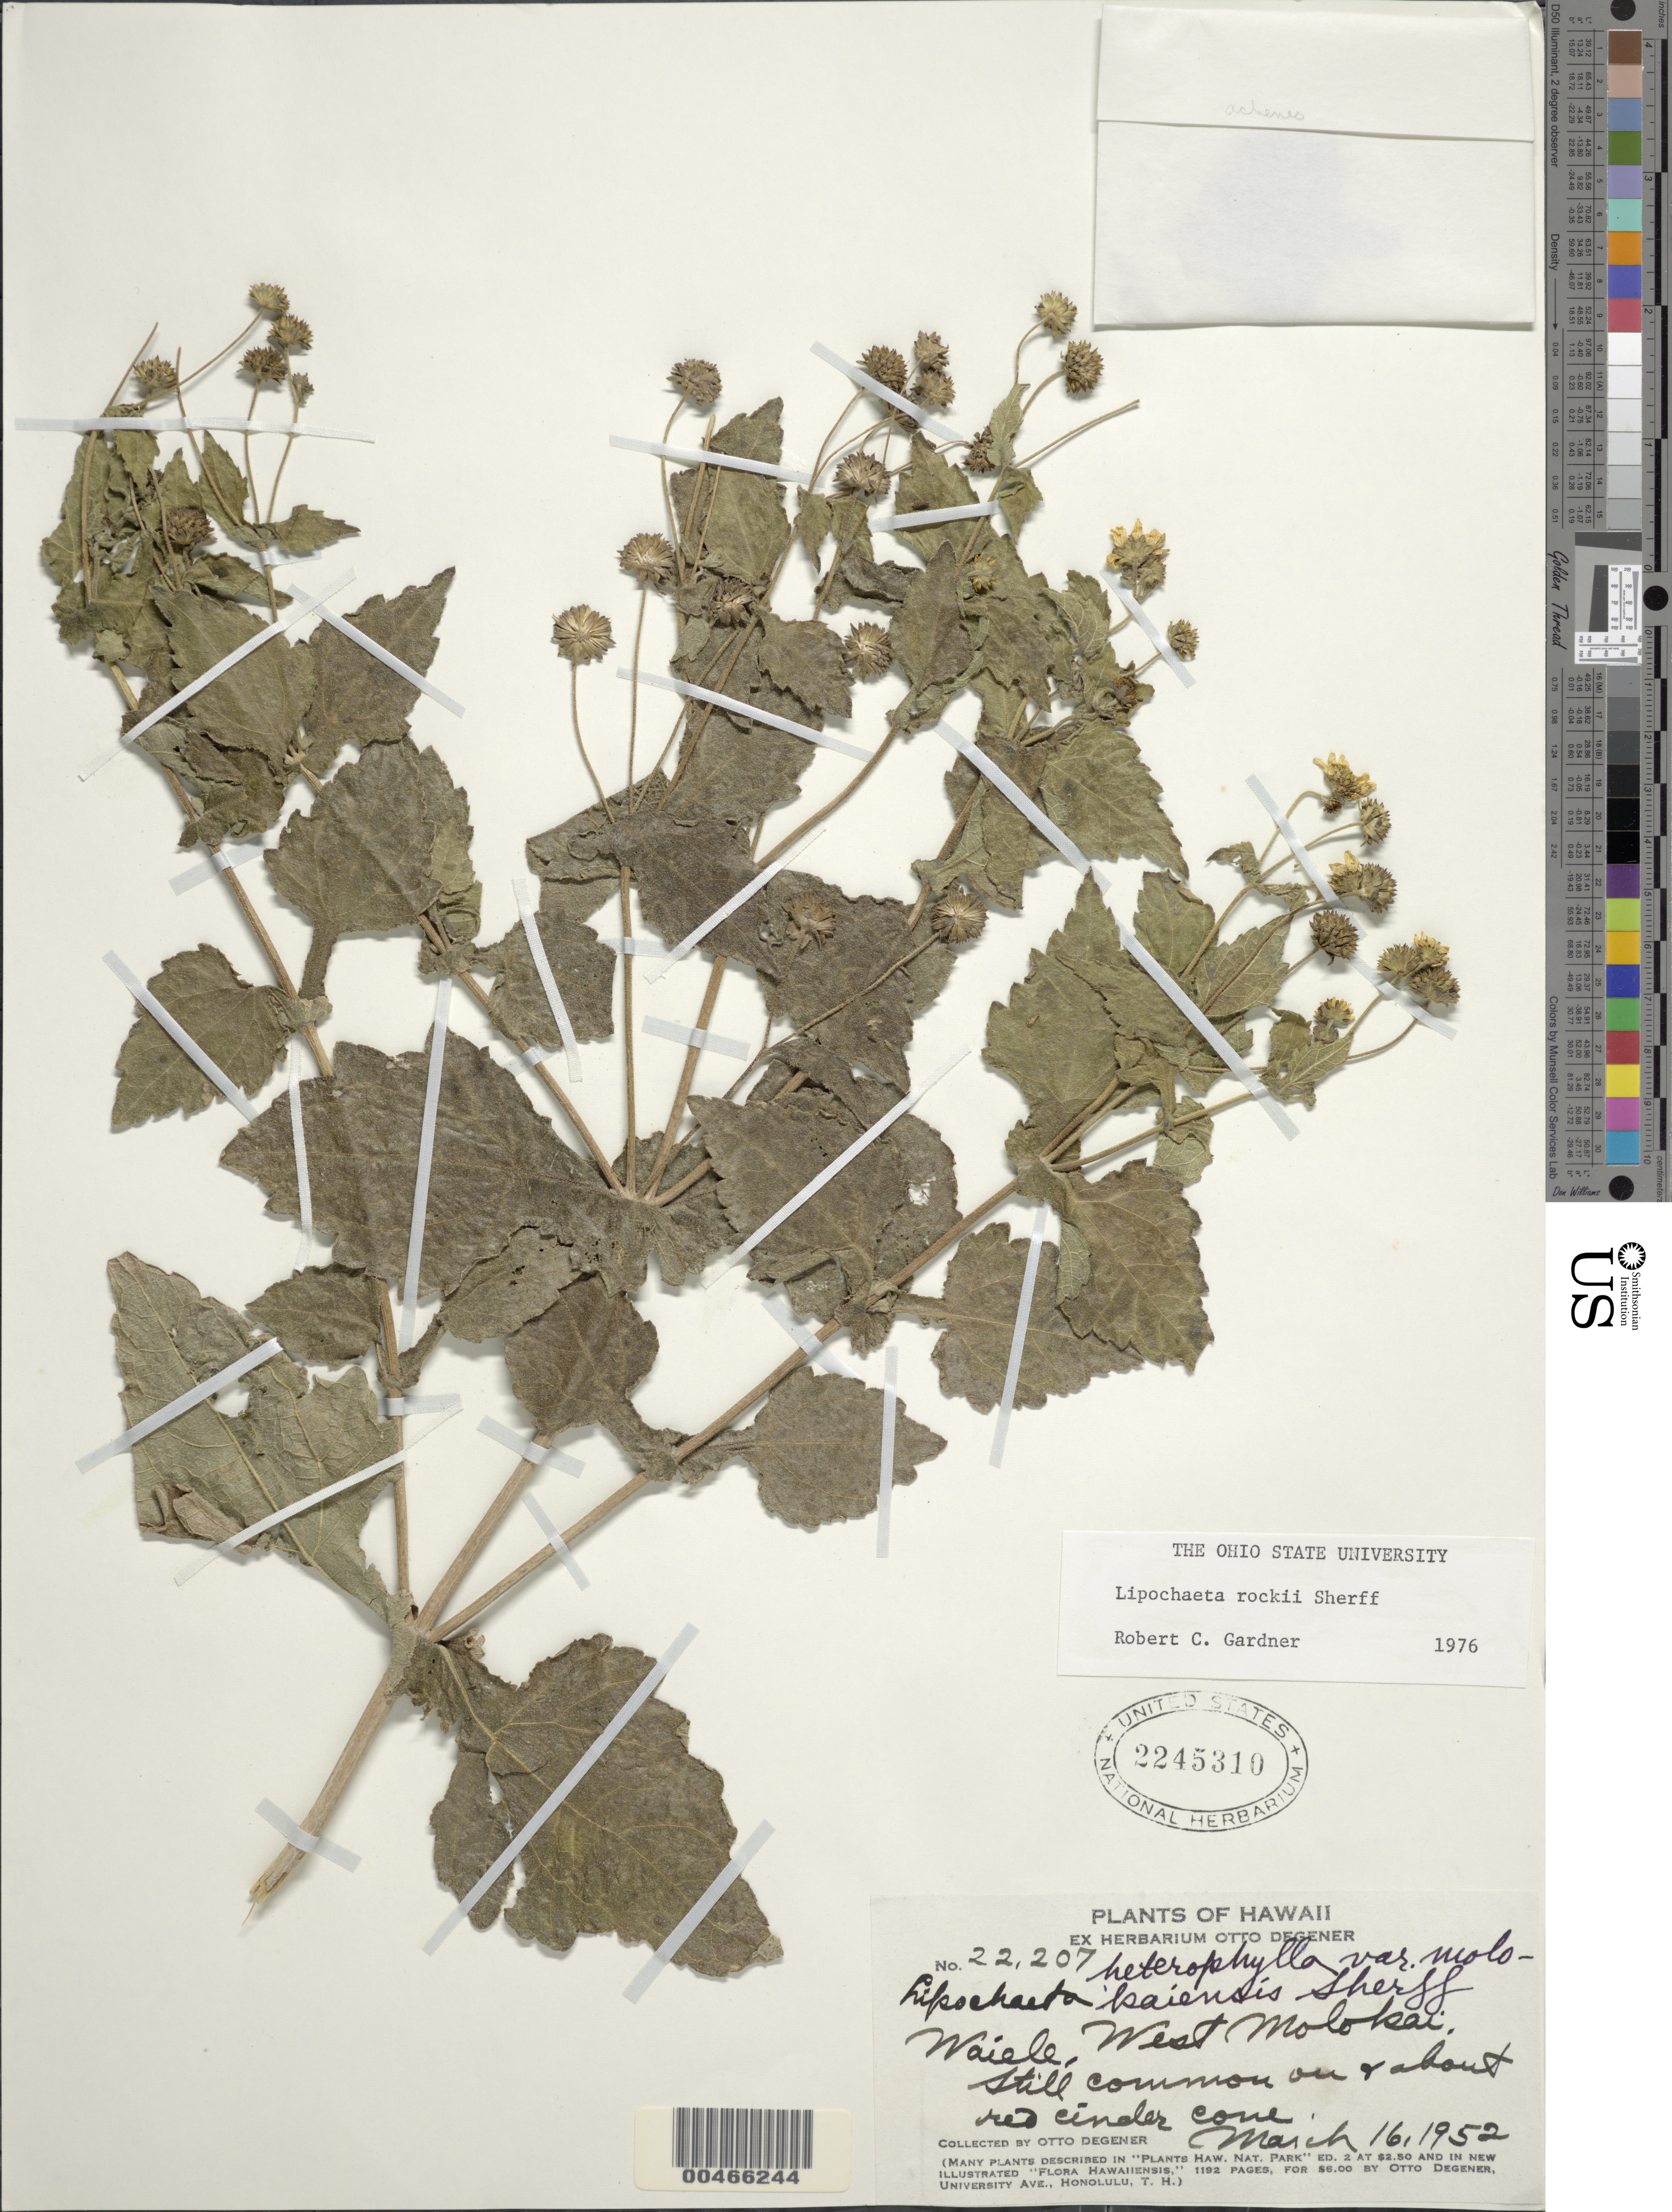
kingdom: Plantae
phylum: Tracheophyta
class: Magnoliopsida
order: Asterales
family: Asteraceae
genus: Lipochaeta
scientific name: Lipochaeta rockii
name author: Sherff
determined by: Gardner, R. C.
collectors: O. Degener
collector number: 22207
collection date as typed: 16 Mar 1952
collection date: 1952-03-16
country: United States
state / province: Hawaii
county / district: Maui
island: Moloka'i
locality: Waiele, West Molokai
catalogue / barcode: US 2245310